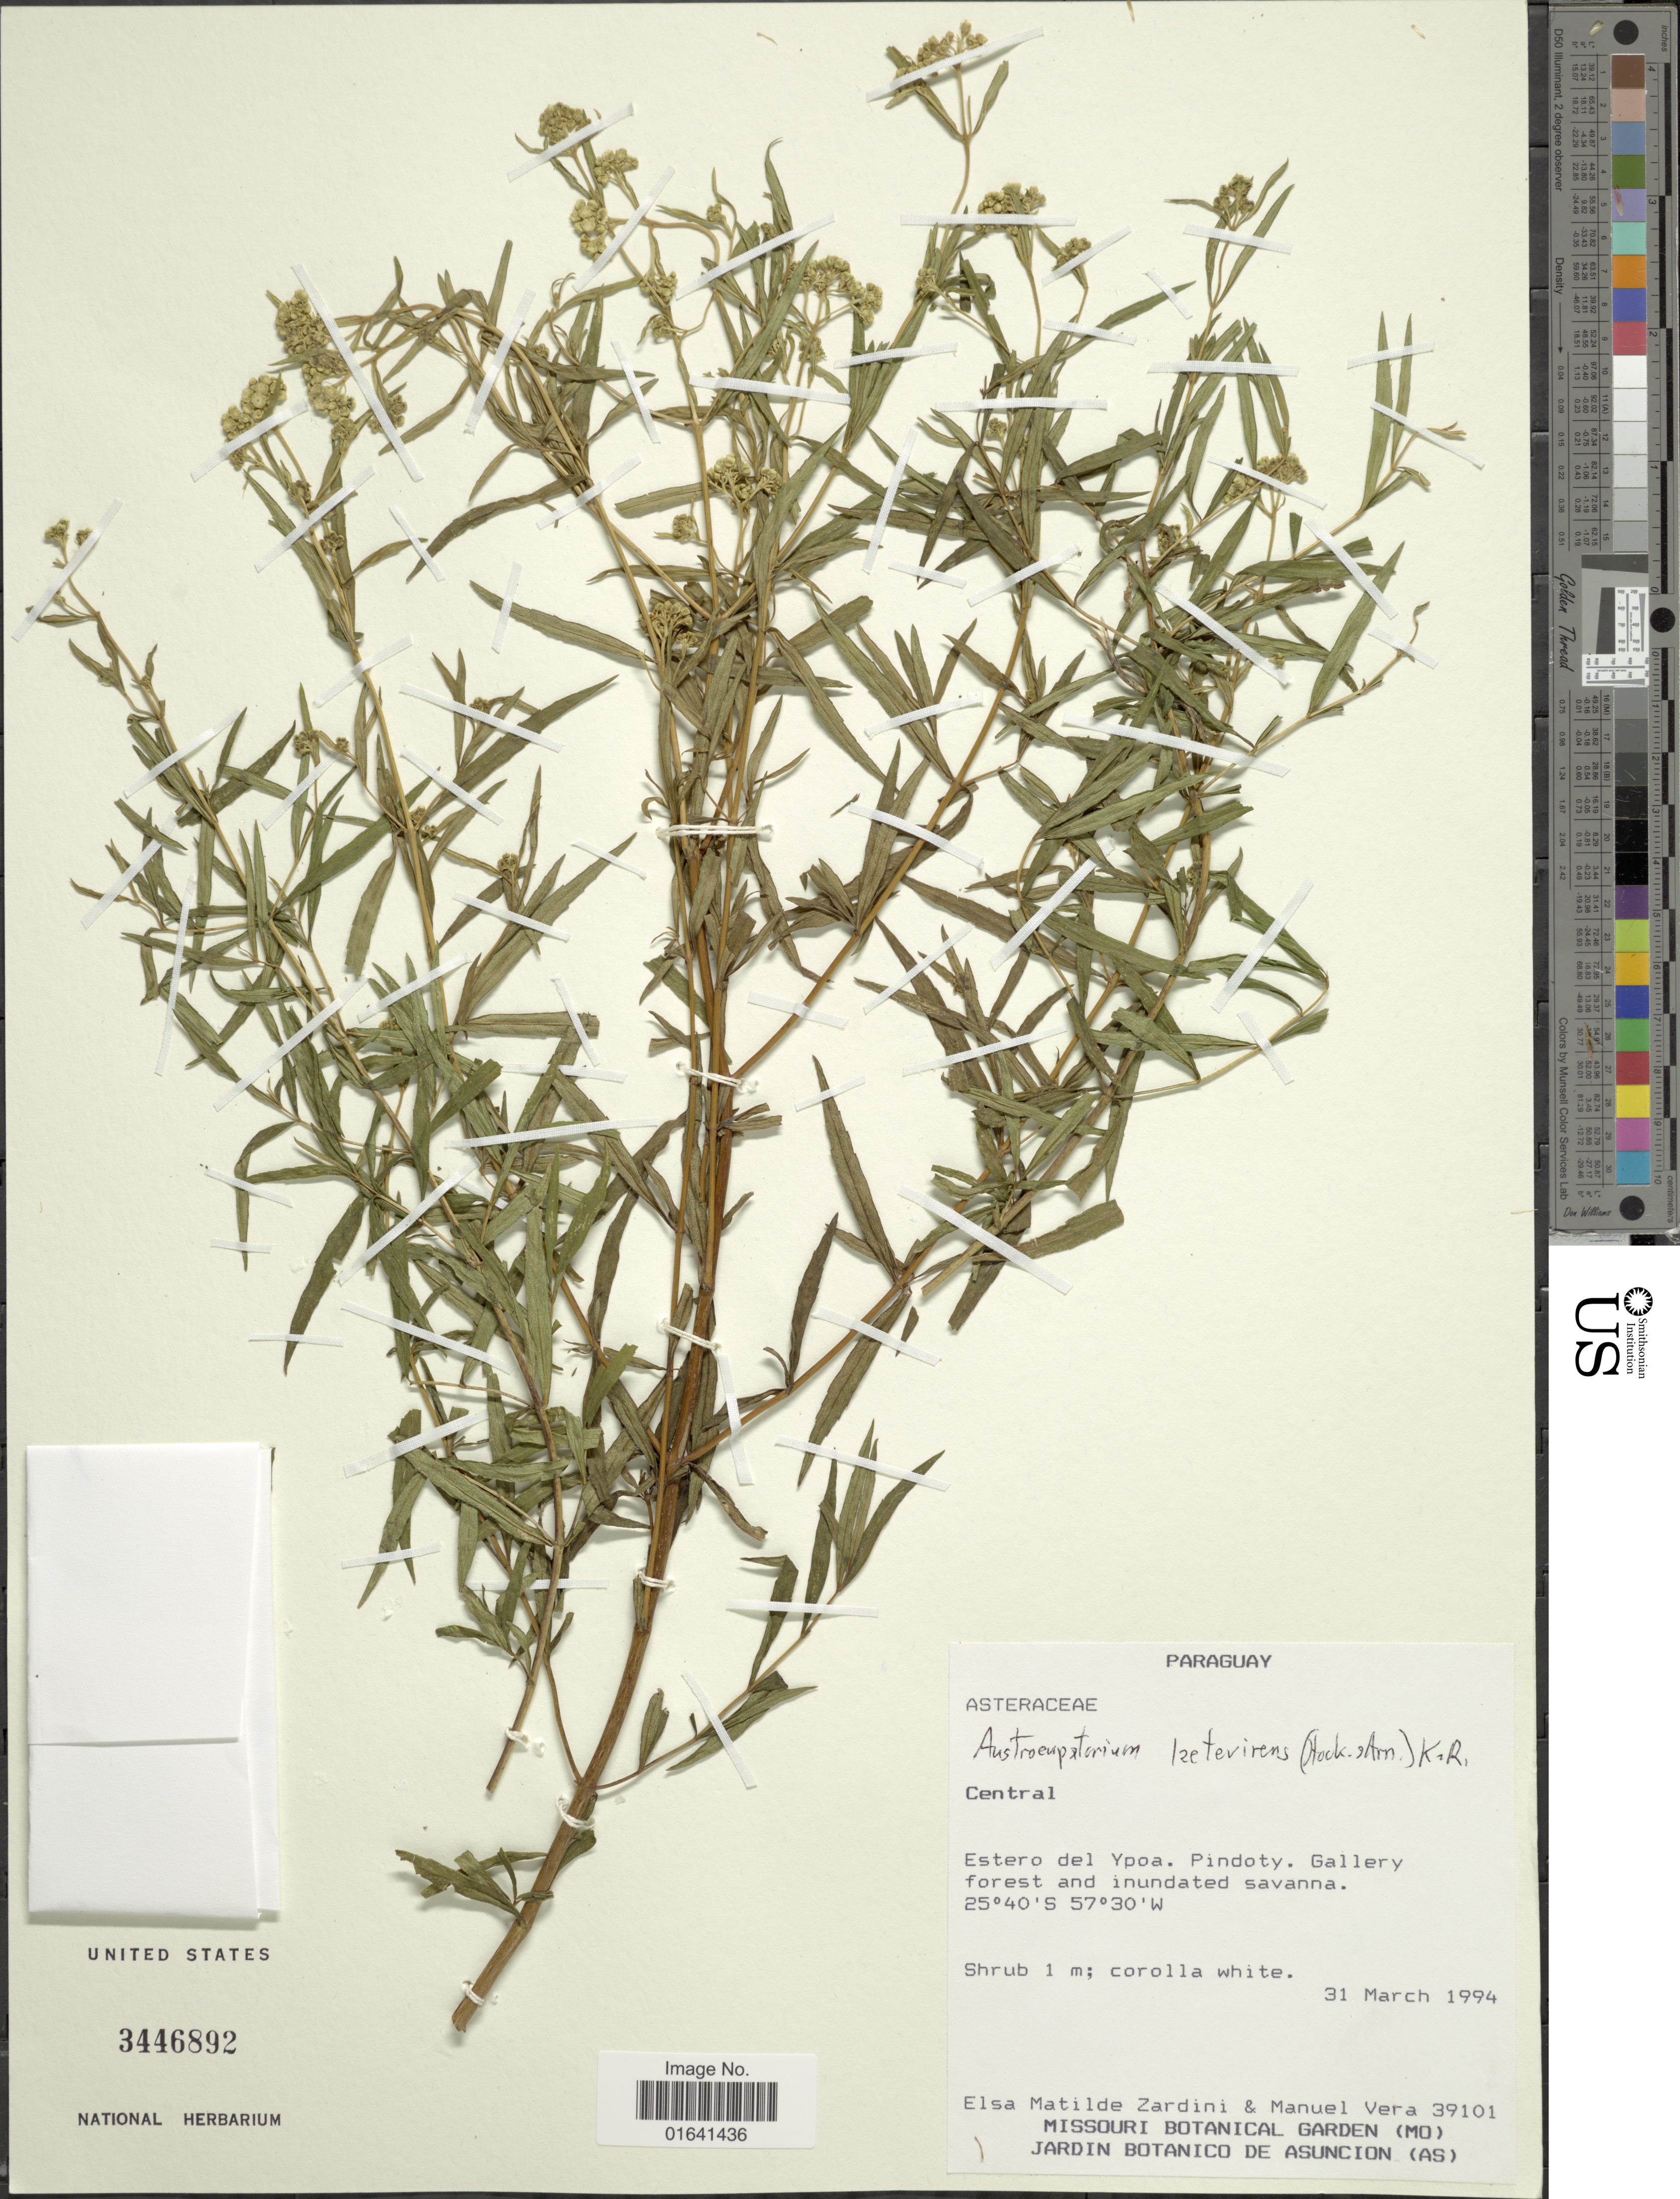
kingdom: Plantae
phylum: Tracheophyta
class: Magnoliopsida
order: Asterales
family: Asteraceae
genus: Austroeupatorium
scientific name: Austroeupatorium laete-virens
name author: (Hook. & Arn.) R.M. King & H. Rob.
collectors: E. M. Zardini & M. Vera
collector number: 39101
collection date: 1994-03-31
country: Paraguay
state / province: Central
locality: Estero del Ypoa. Pindoty. Gallery forest and inundated savanna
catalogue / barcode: US 3446892